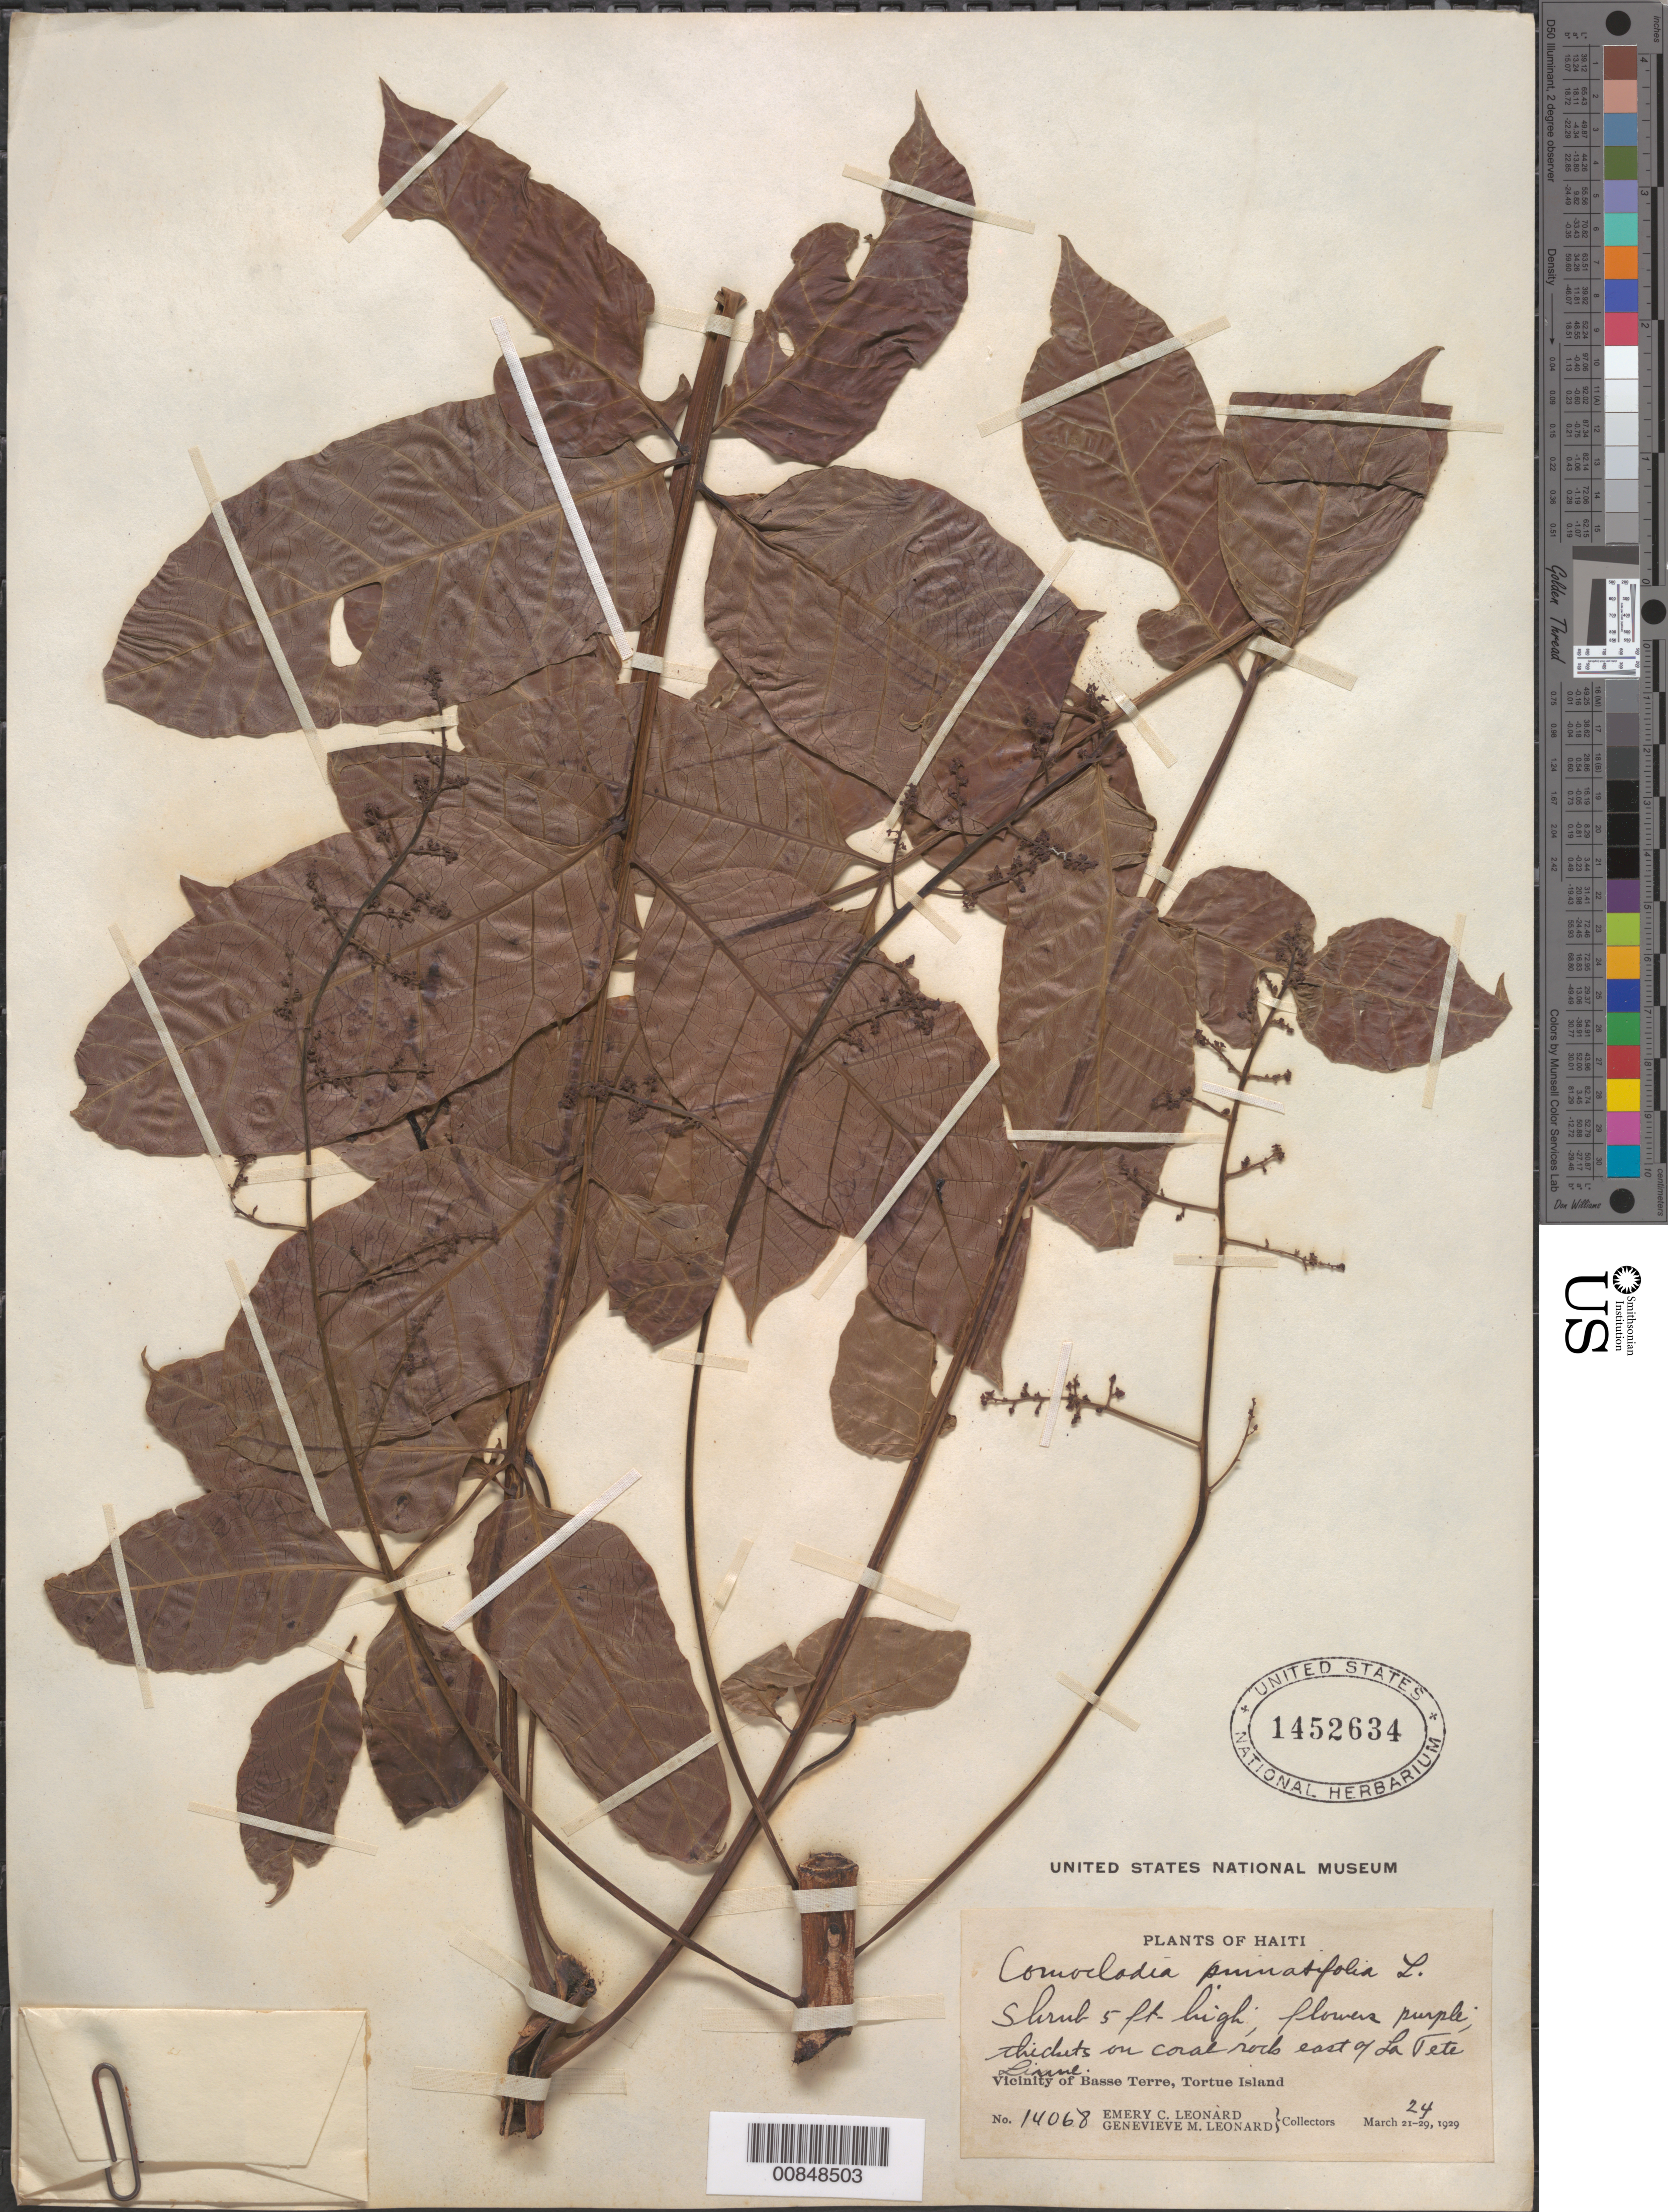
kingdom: Plantae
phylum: Tracheophyta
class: Magnoliopsida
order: Sapindales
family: Anacardiaceae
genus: Comocladia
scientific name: Comocladia pinnatifolia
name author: L.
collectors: E. C. Leonard & G. M. Leonard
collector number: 14068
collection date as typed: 24 Mar 1929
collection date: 1929-03-24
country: Haiti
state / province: Nord-Ouest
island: Île de la Tortue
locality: Thickets on coral rock east of La Teté Liarme [interpreted]. Vicinity of Basse Terre, Tortue Island.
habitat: Thickets on coral rocks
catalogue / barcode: US 1452634